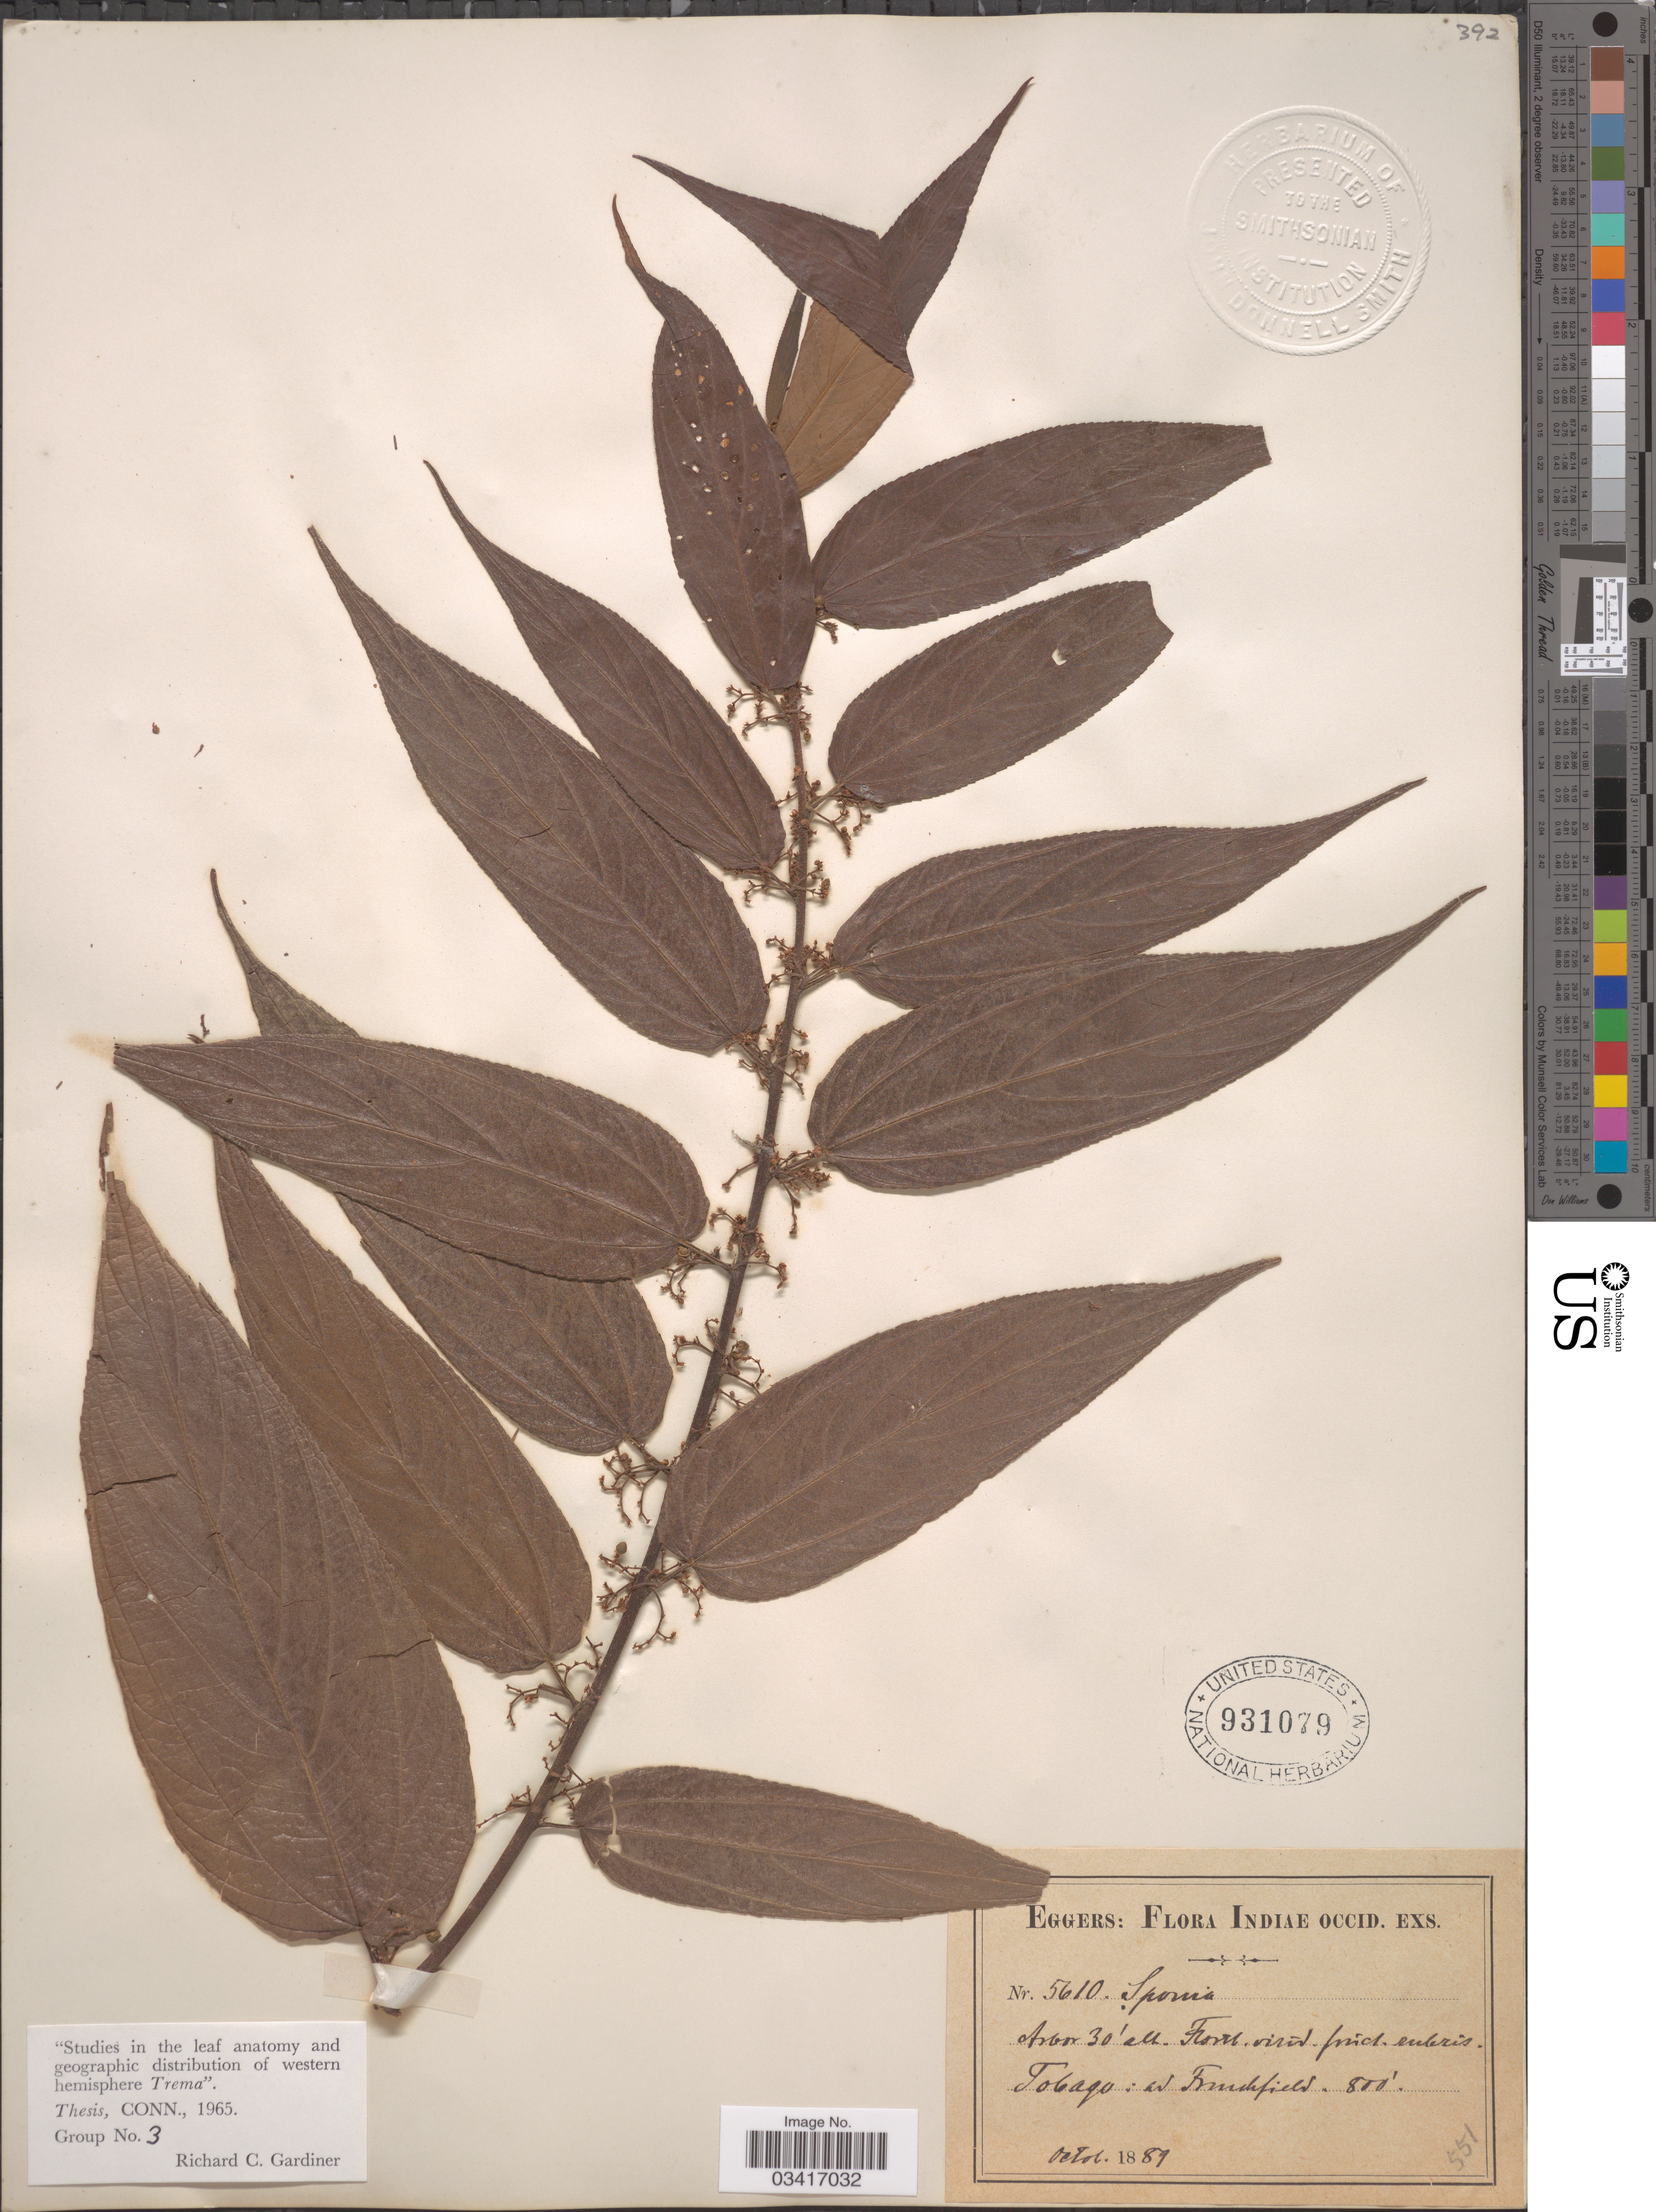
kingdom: Plantae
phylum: Tracheophyta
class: Magnoliopsida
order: Rosales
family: Cannabaceae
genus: Trema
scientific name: Trema micranthum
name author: (L.) Blume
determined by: Strong, Mark T., (BOT), Smithsonian Institution - National Museum of Natural History (UNITED STATES)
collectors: -. Eggers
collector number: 5610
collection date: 1889-10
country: Trinidad and Tobago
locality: Indiae Occid. Tobago: ad Frenchfield.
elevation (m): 244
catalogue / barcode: US 931079